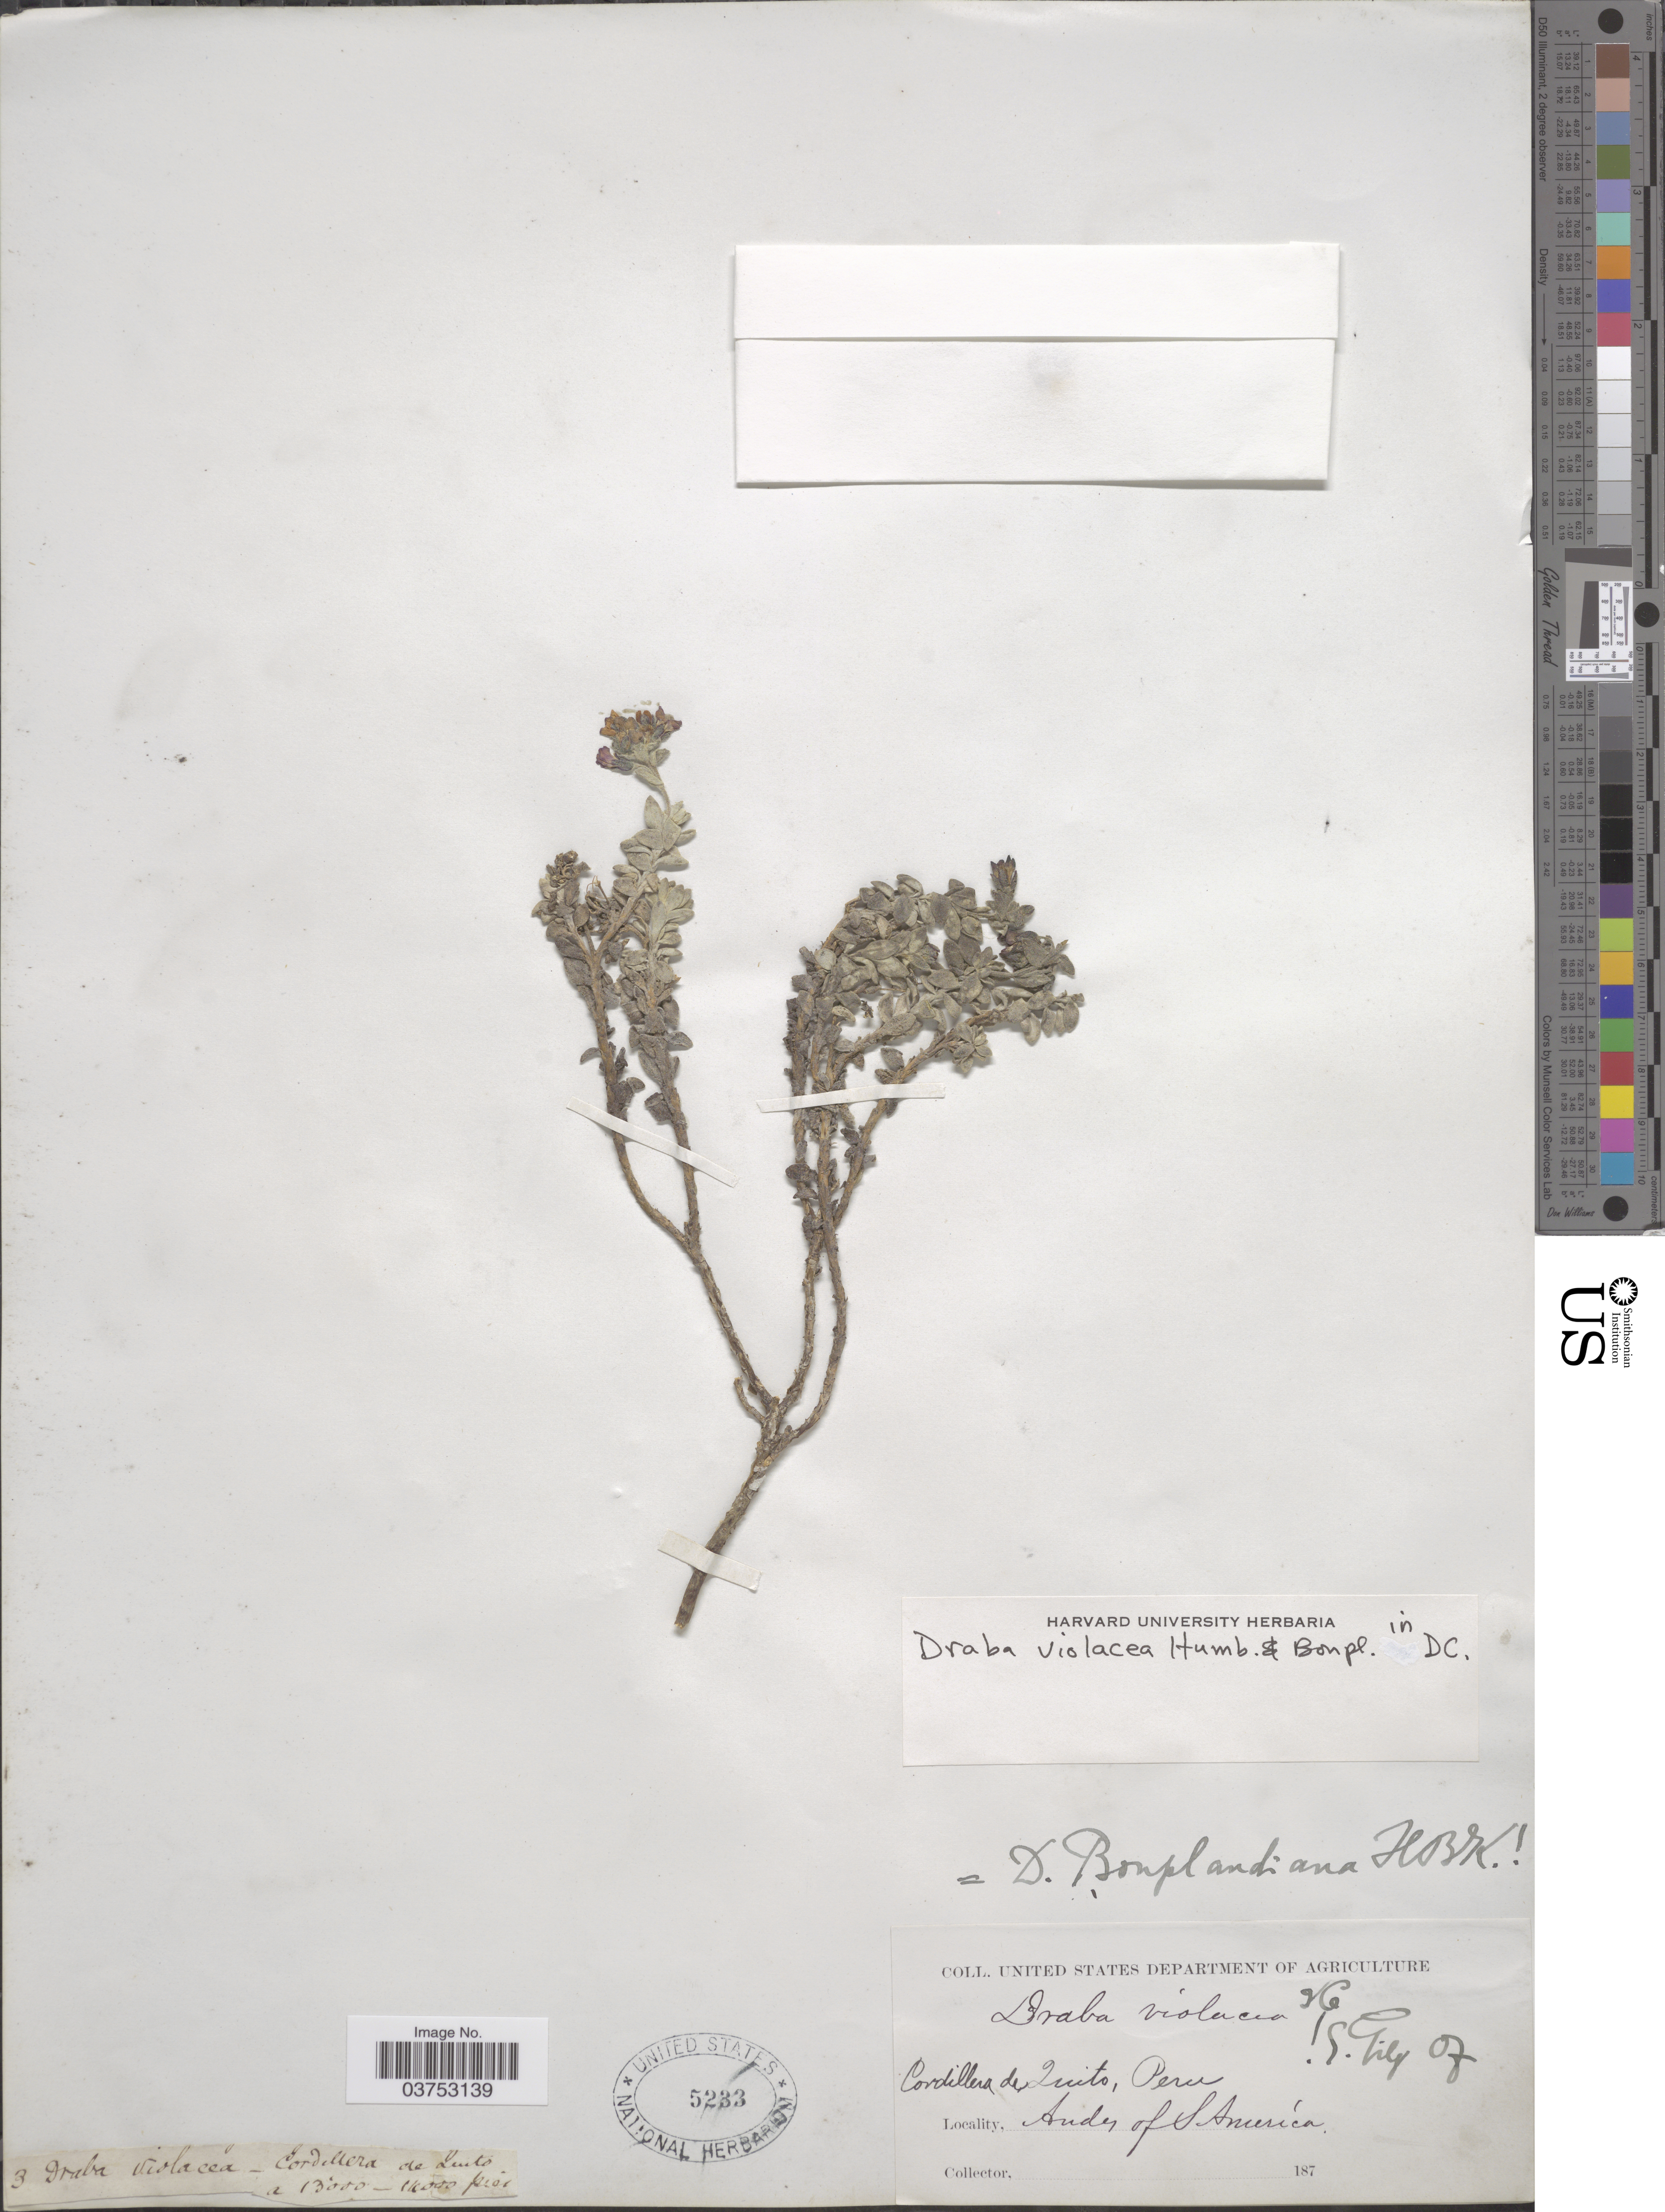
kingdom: Plantae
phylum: Tracheophyta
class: Magnoliopsida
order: Brassicales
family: Brassicaceae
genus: Draba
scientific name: Draba violacea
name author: DC.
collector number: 3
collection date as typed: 187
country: Ecuador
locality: Cordillera de Quito, Peru [Ecuador??]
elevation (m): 3962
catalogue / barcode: US 5233